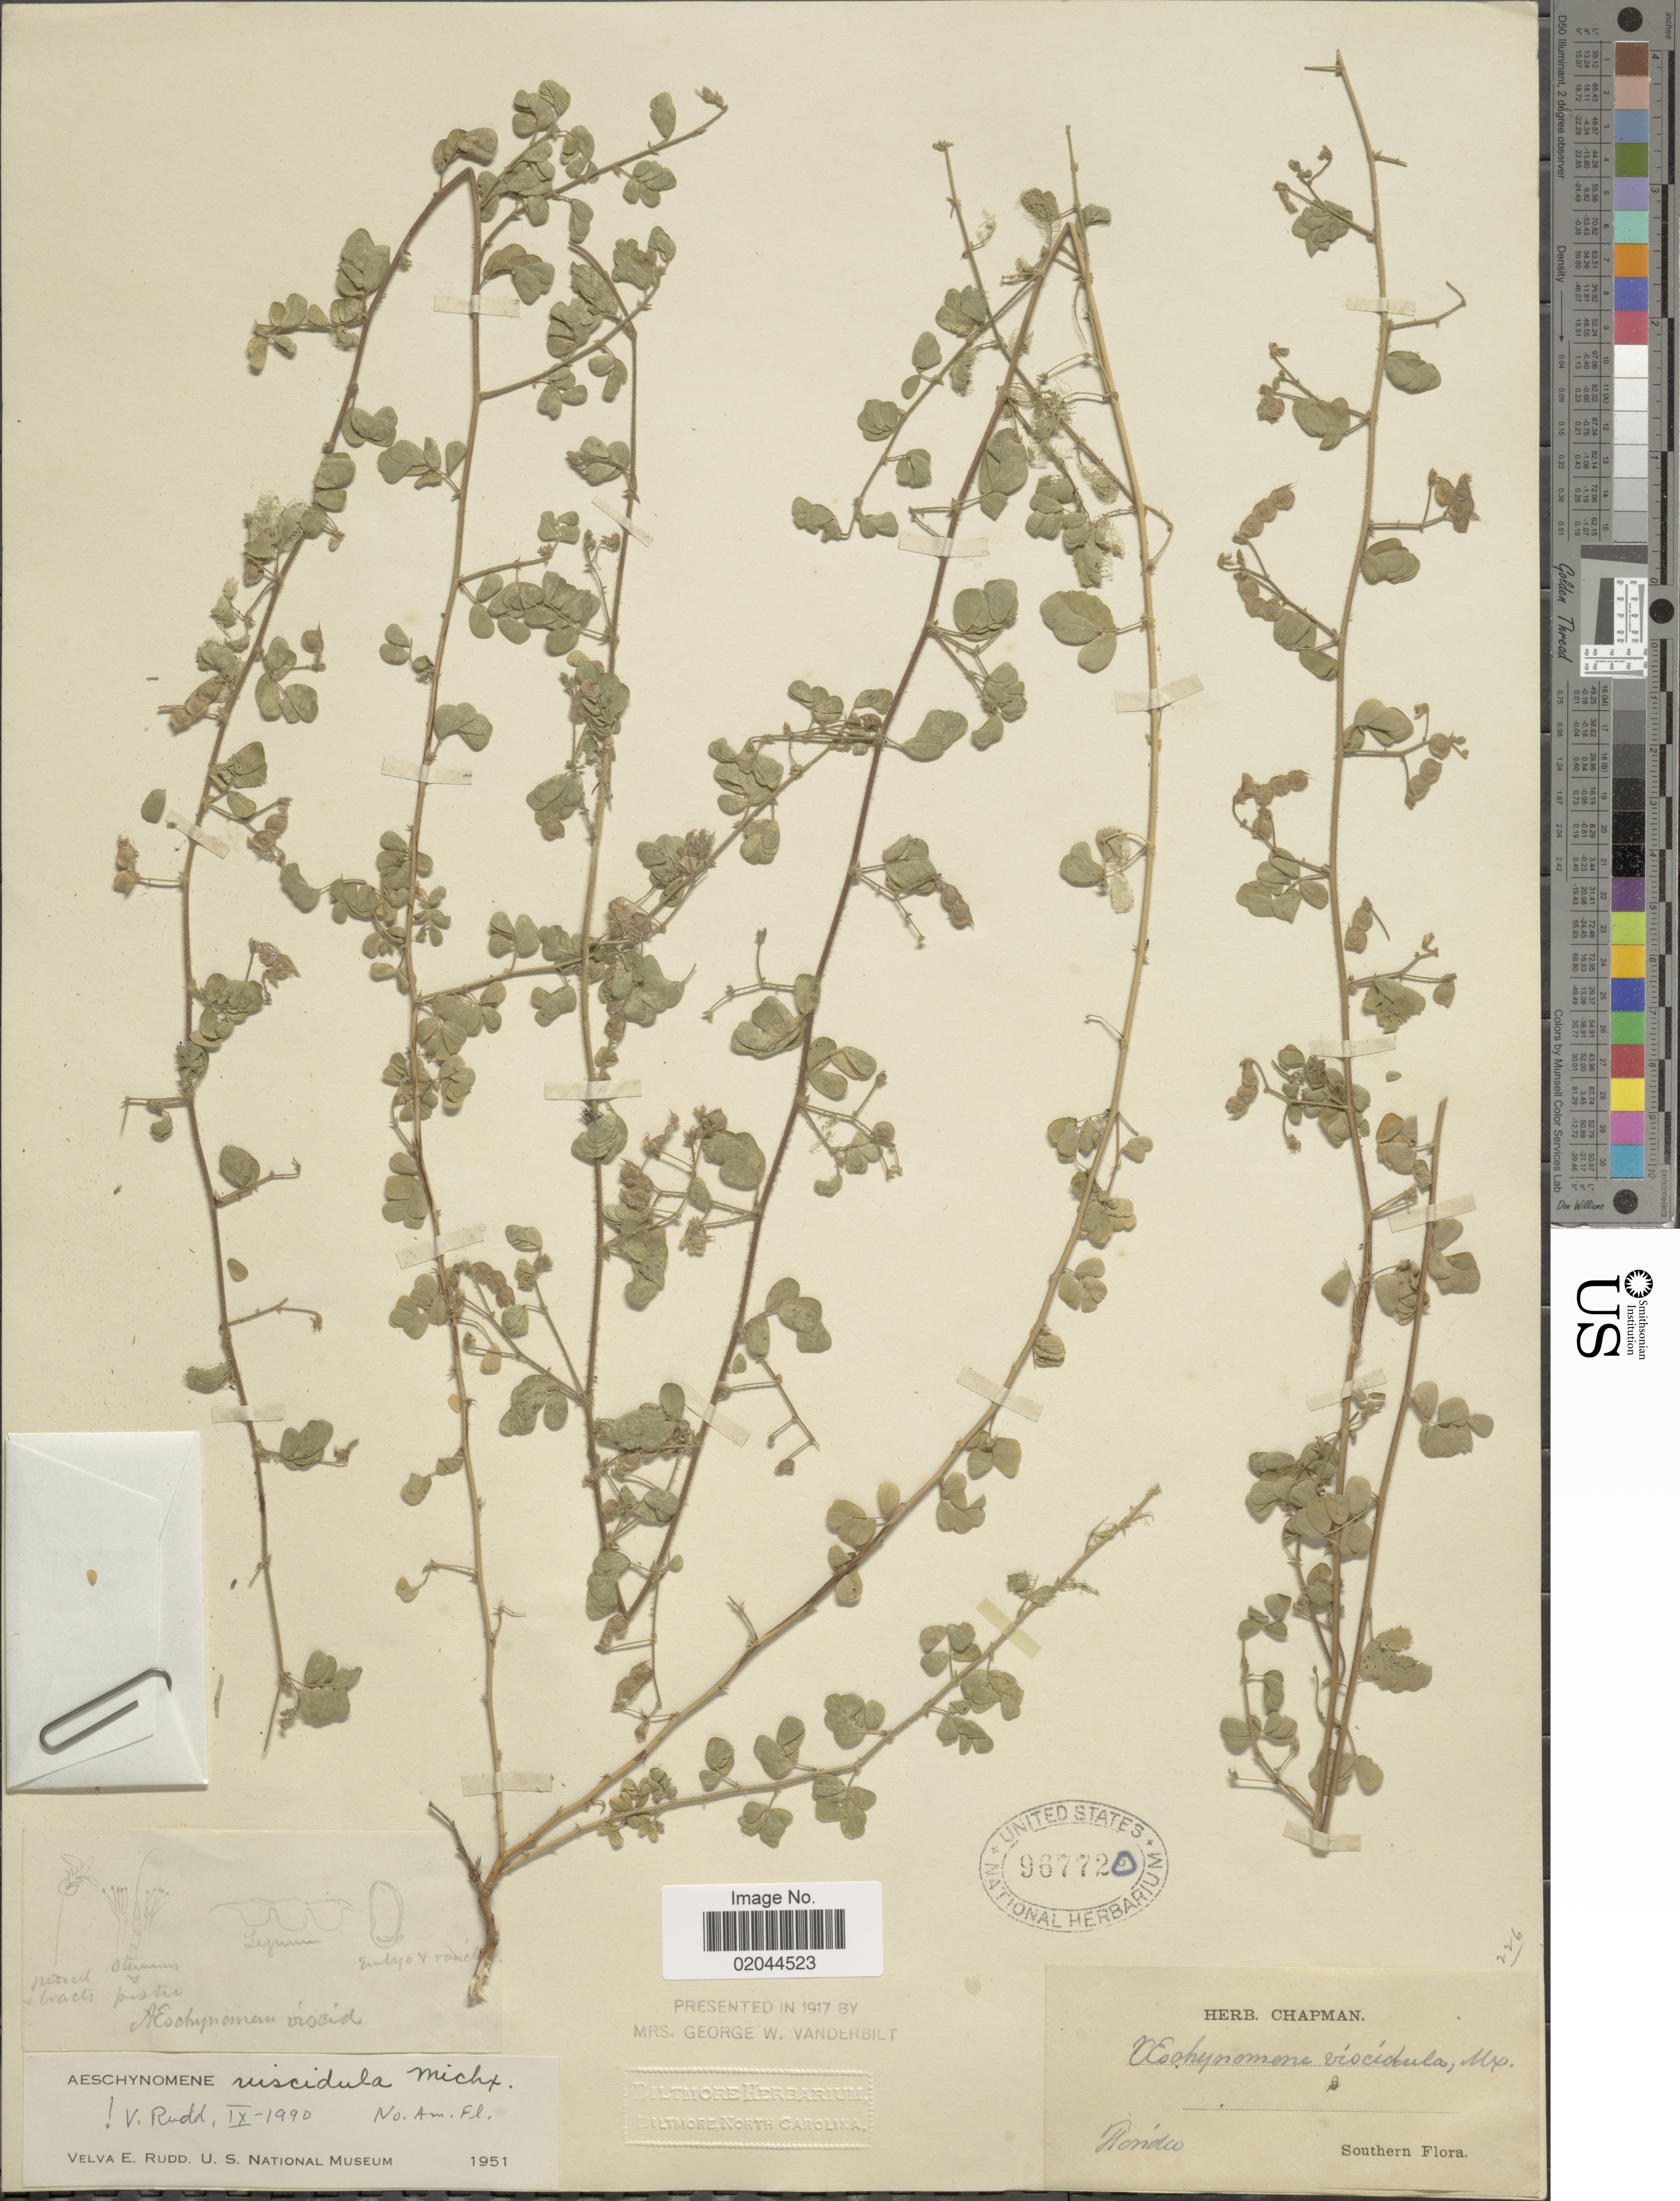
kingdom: Plantae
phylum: Tracheophyta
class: Magnoliopsida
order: Fabales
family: Fabaceae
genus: Aeschynomene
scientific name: Aeschynomene viscidula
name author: Michx.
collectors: ex herb. Chapman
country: United States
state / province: Florida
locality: Southern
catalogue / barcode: US 967720